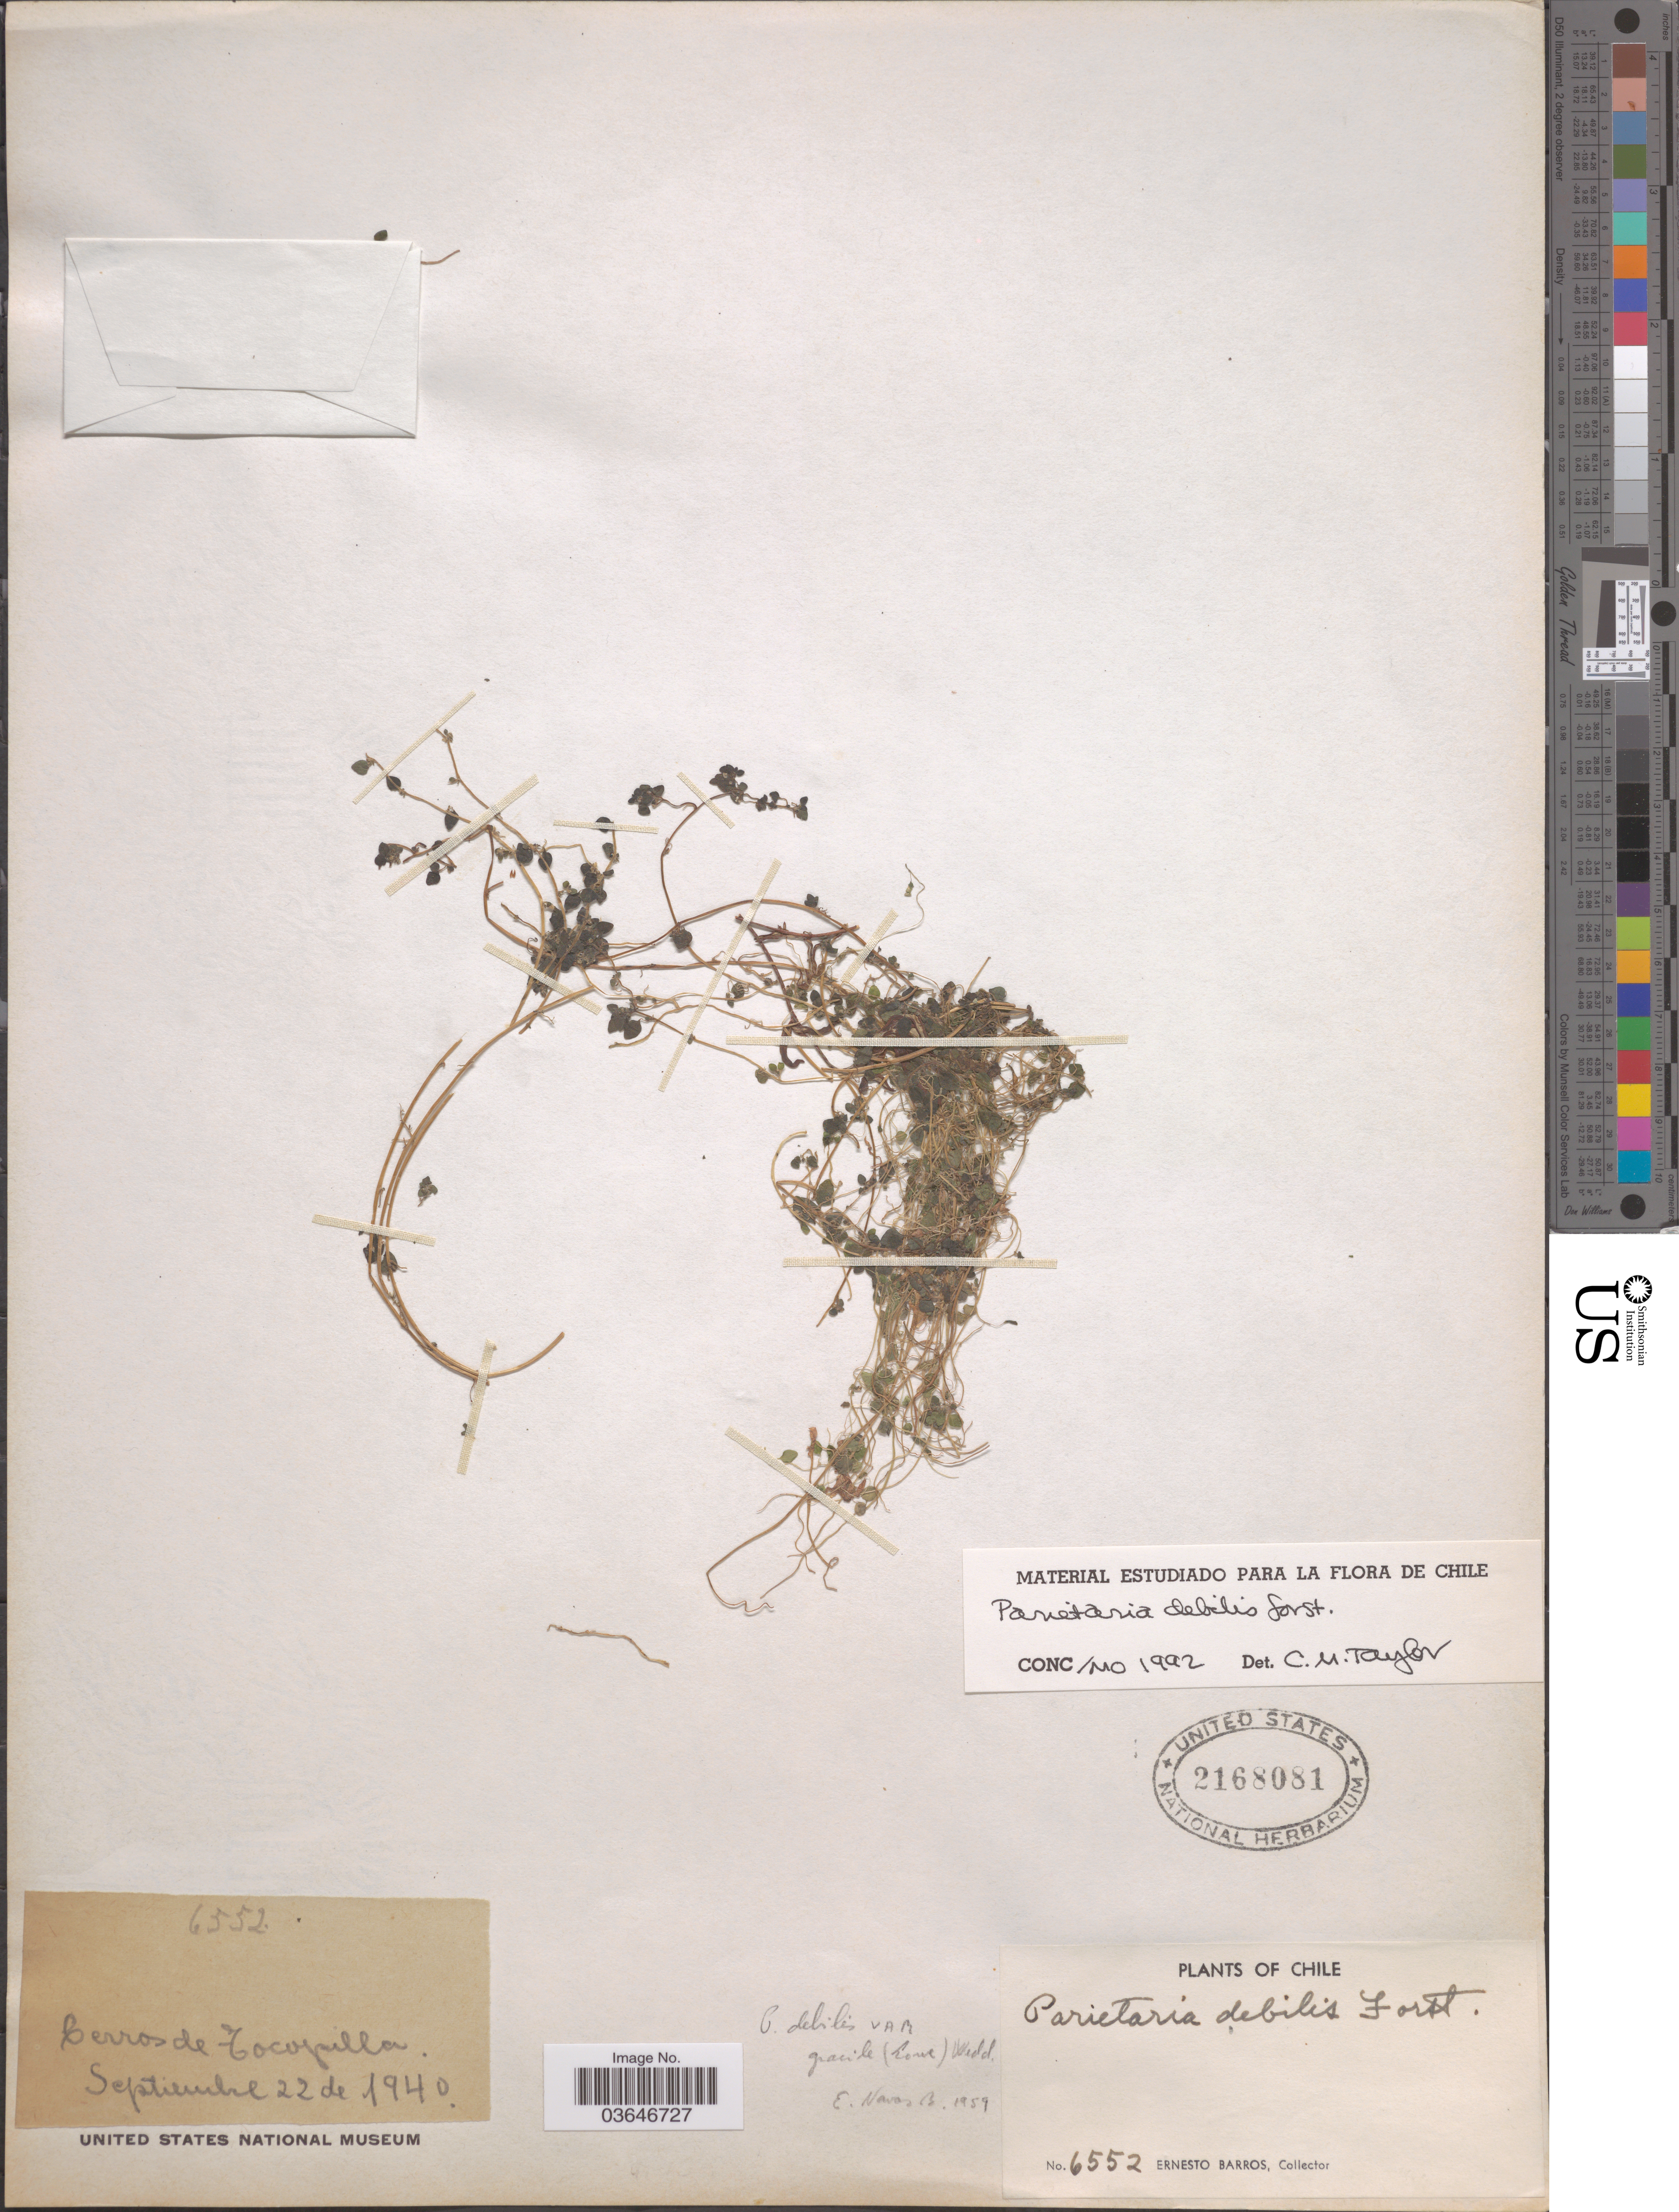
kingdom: Plantae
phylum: Tracheophyta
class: Magnoliopsida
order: Rosales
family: Urticaceae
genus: Parietaria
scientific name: Parietaria debilis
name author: G. Forst.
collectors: E. Barros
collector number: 6552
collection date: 1940-09-22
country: Chile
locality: Cerros de Tocopilla.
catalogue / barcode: US 2168081